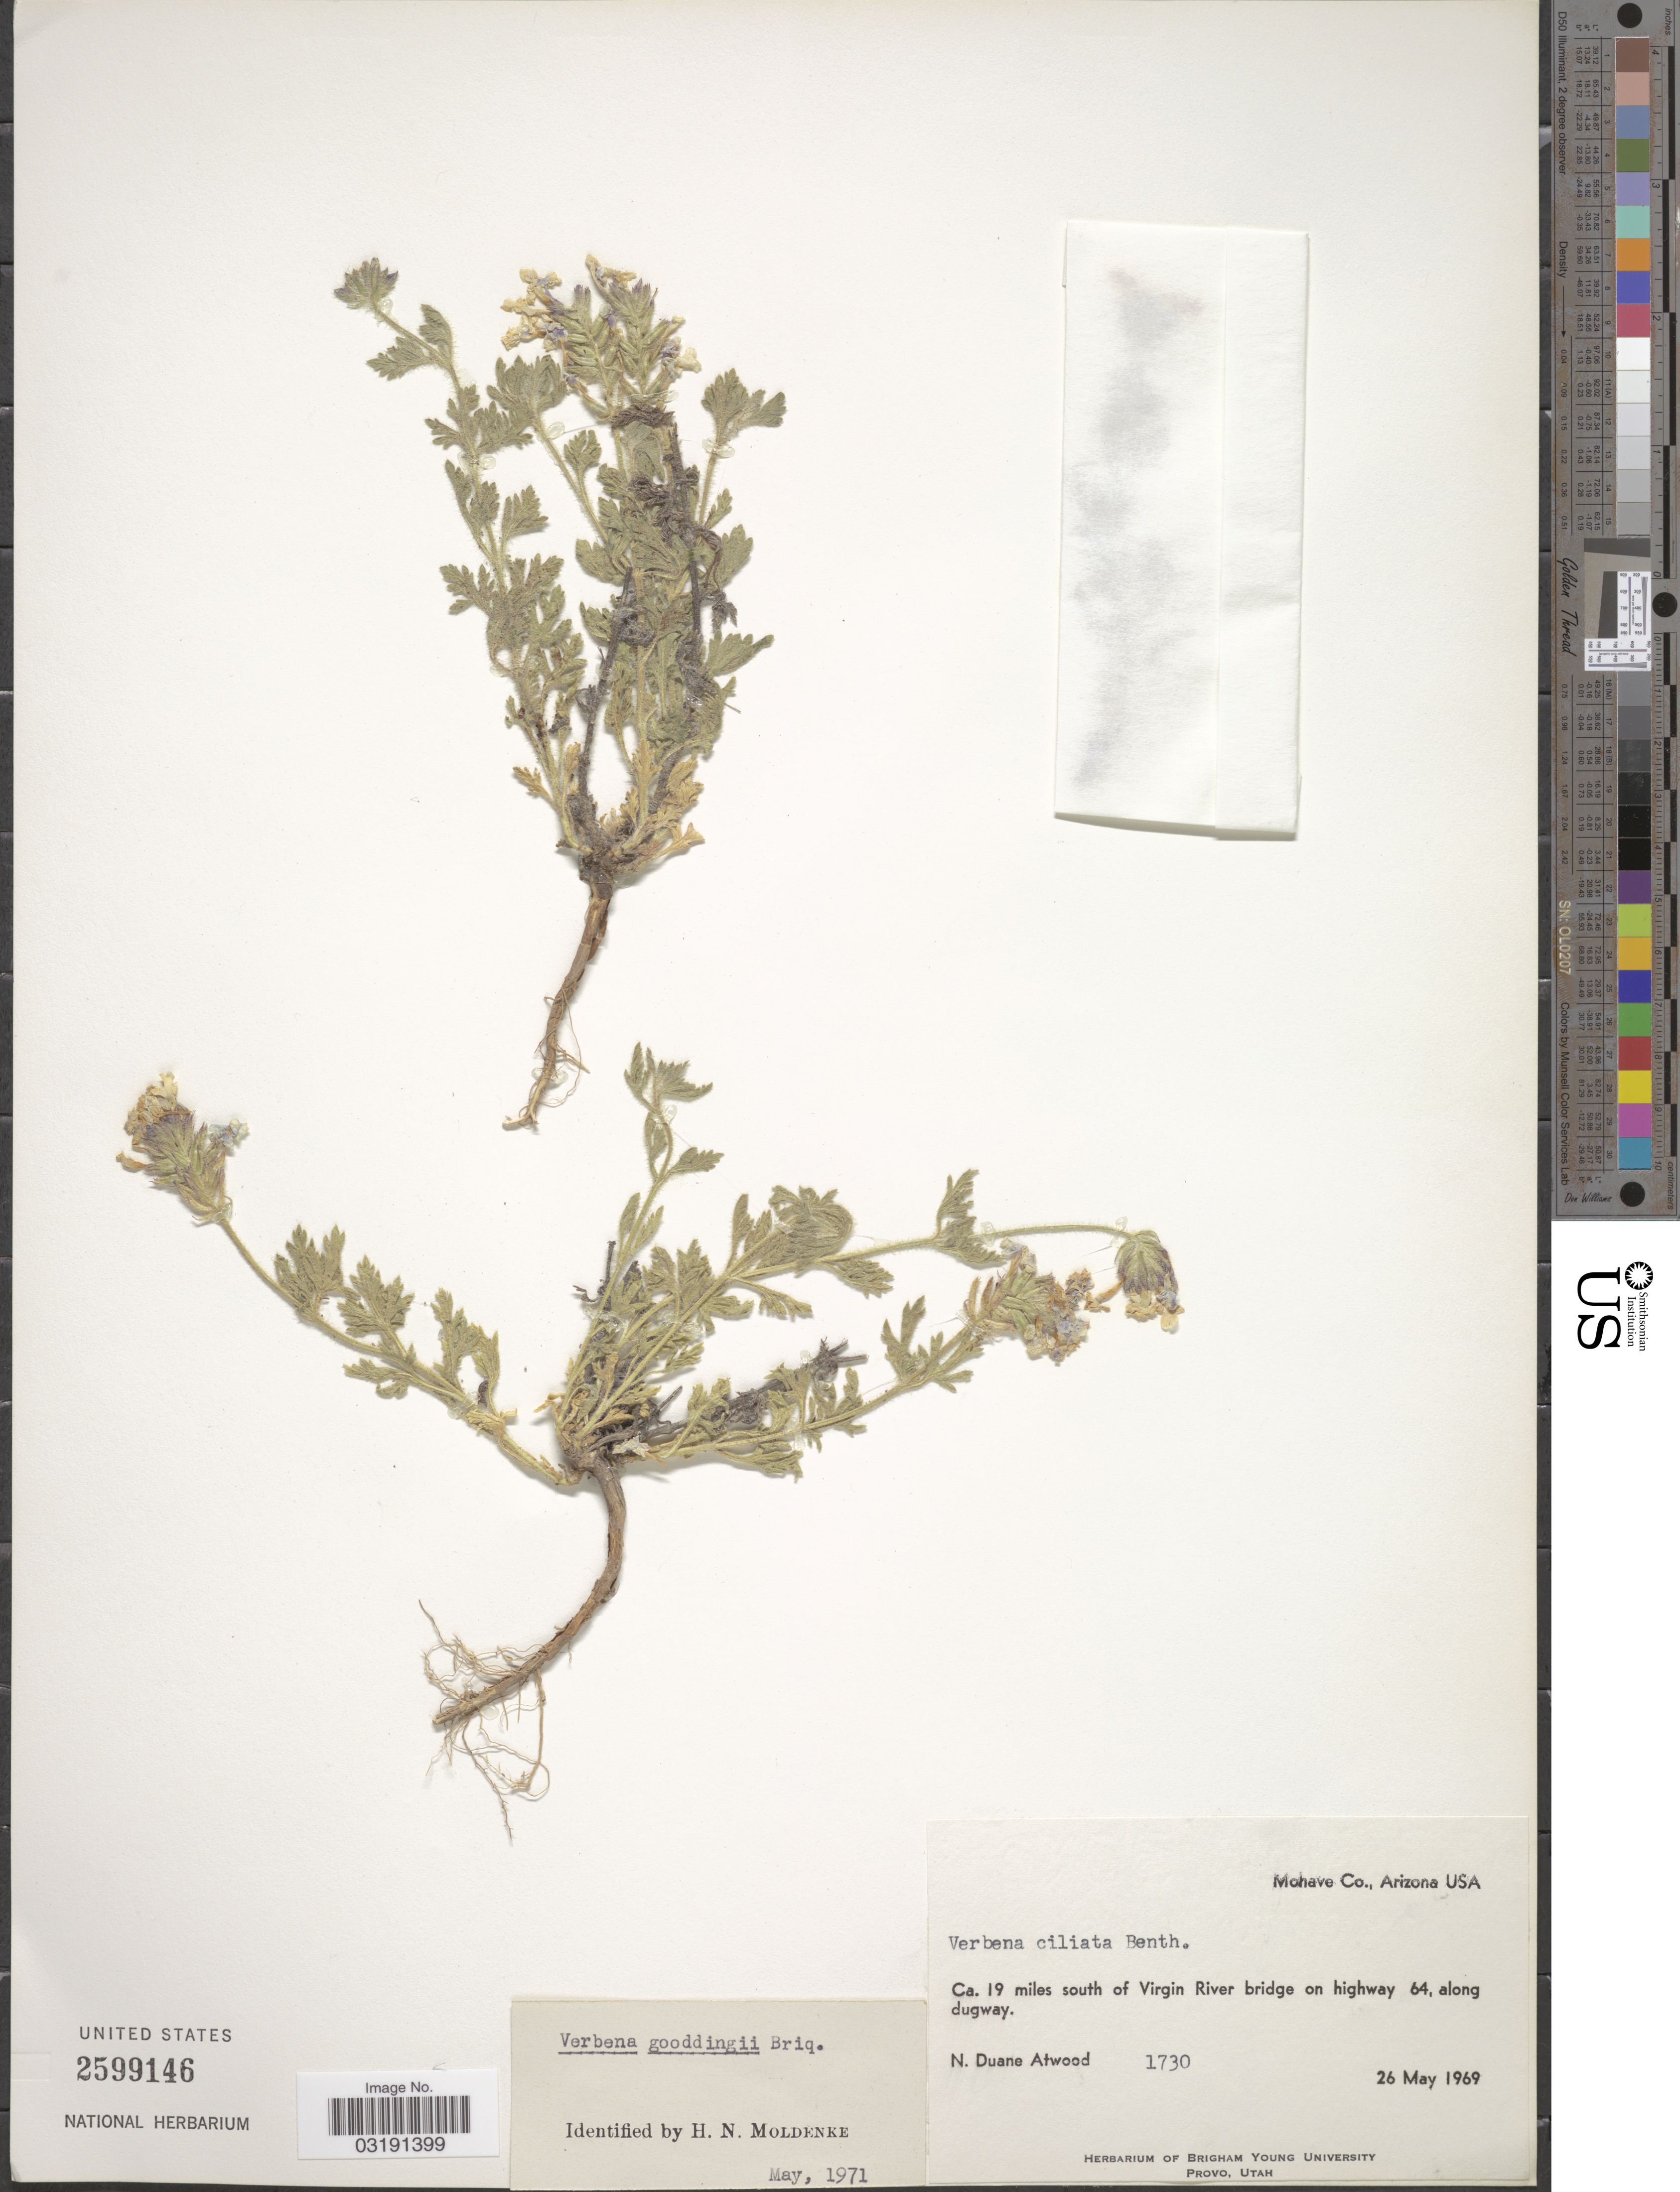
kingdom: Plantae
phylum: Tracheophyta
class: Magnoliopsida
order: Lamiales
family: Verbenaceae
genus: Verbena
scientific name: Verbena gooddingii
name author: Briq.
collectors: N. Atwood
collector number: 1730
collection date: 1969-05-26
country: United States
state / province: Arizona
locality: Mohave Co. USA. Ca. 19 miles south of Virgin River bridge on highway 64, along dugway.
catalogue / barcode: US 2599146